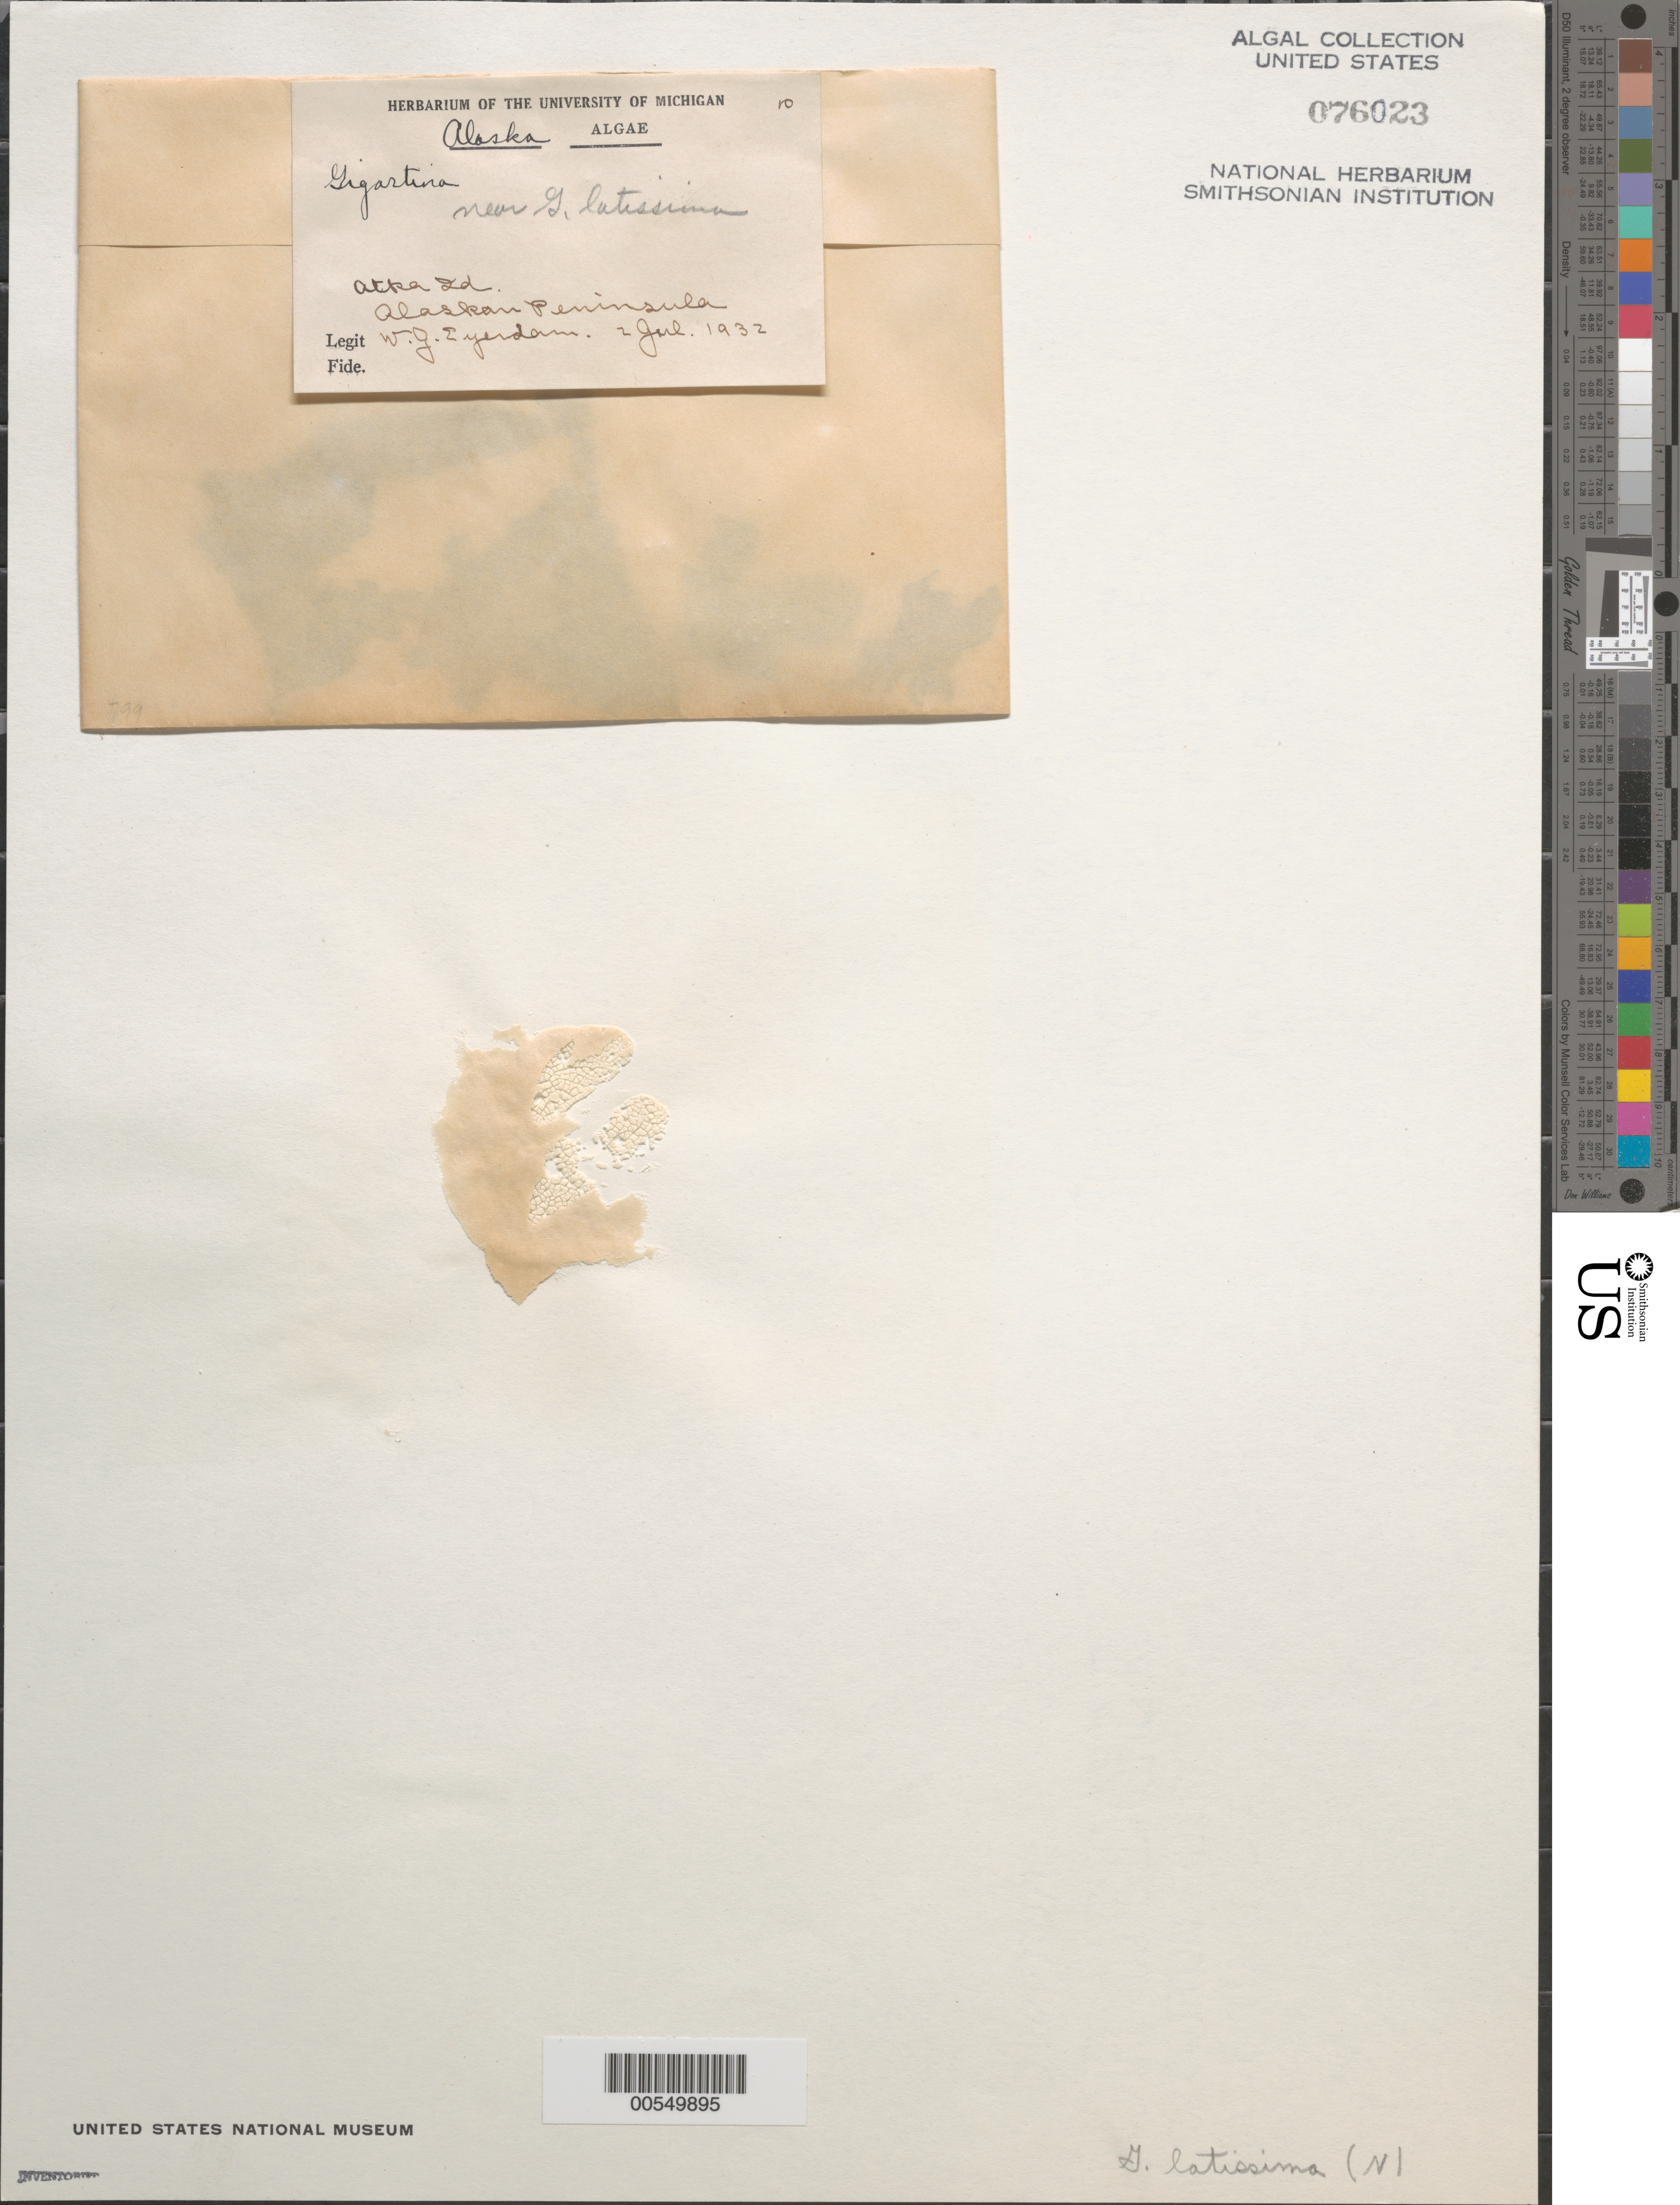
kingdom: Plantae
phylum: Rhodophyta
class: Florideophyceae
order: Gigartinales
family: Phyllophoraceae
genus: Mastocarpus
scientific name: Mastocarpus cristata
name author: (Setchell) S.C. Lindstrom et al.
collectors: W. J. Eyerdam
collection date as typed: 02 Jul 1932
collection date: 1932-07-02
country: United States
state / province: Alaska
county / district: Aleutian Islands Division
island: Atka Island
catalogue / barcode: US 76023